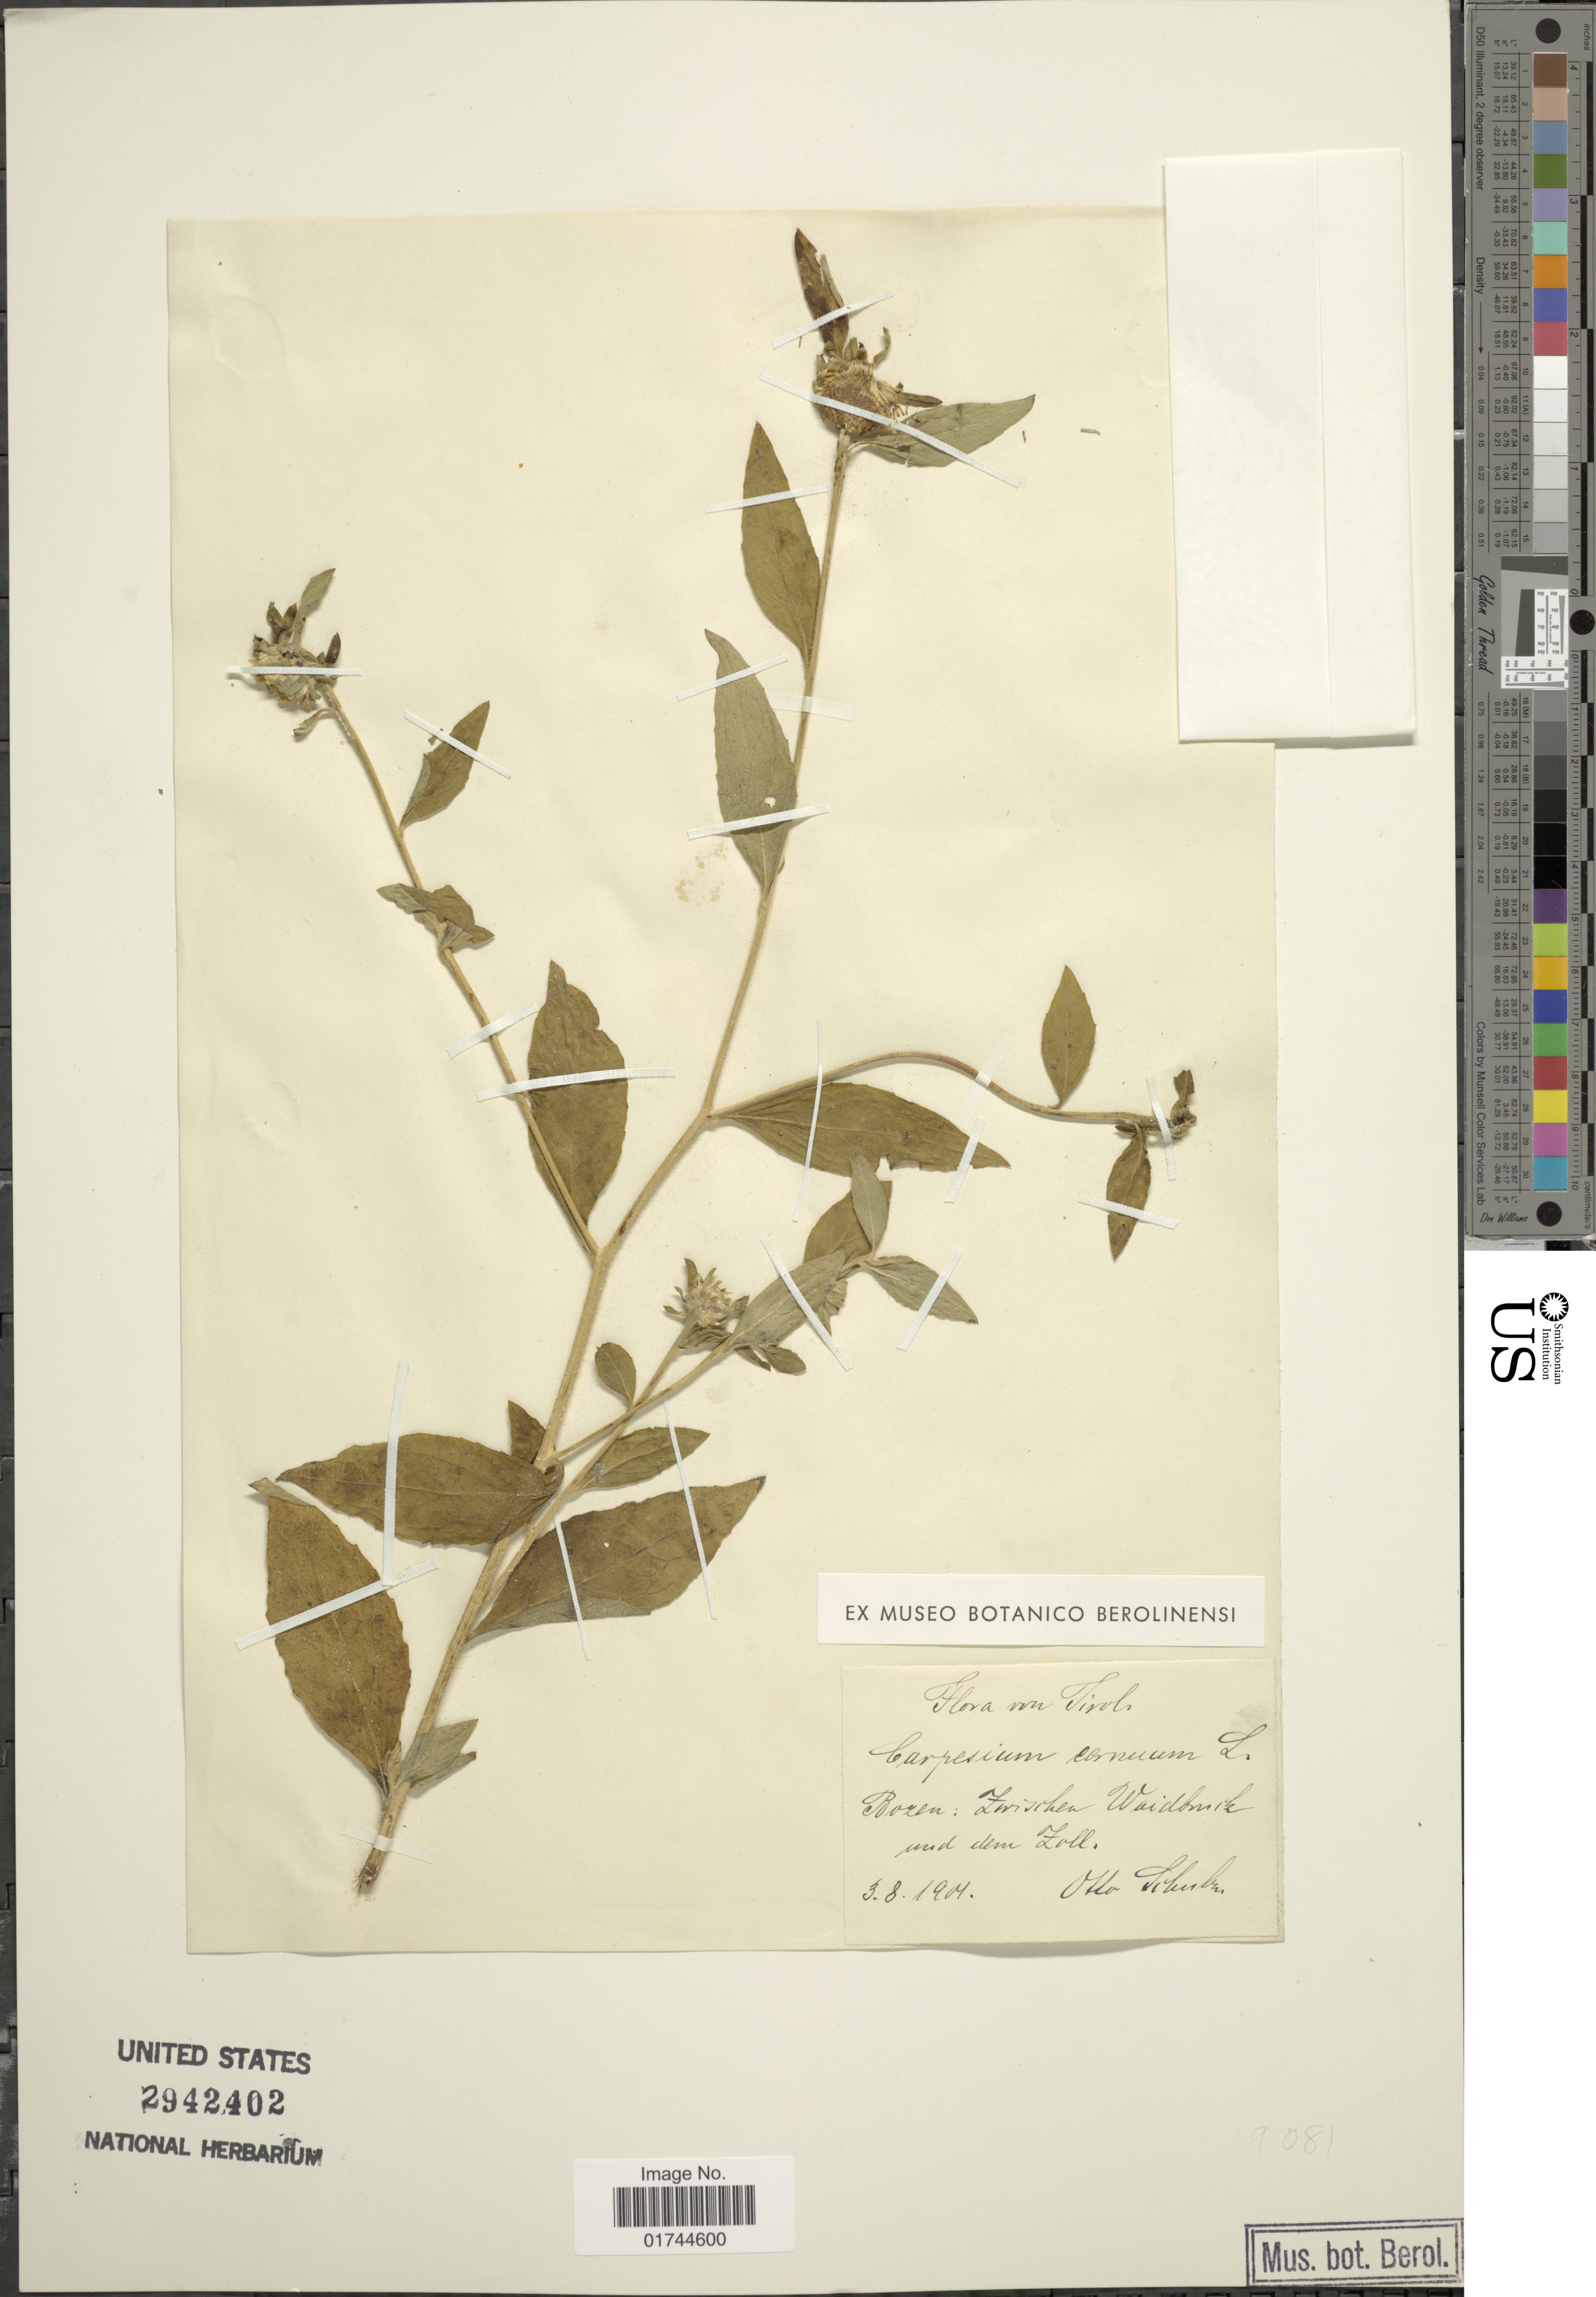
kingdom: Plantae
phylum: Tracheophyta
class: Magnoliopsida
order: Asterales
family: Asteraceae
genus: Carpesium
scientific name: Carpesium cernum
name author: L.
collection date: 1904-08-03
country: Austria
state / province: Tirol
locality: Rozen: Lurischen Waidbulk und dem Toll [interpreted]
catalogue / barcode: US 2942402